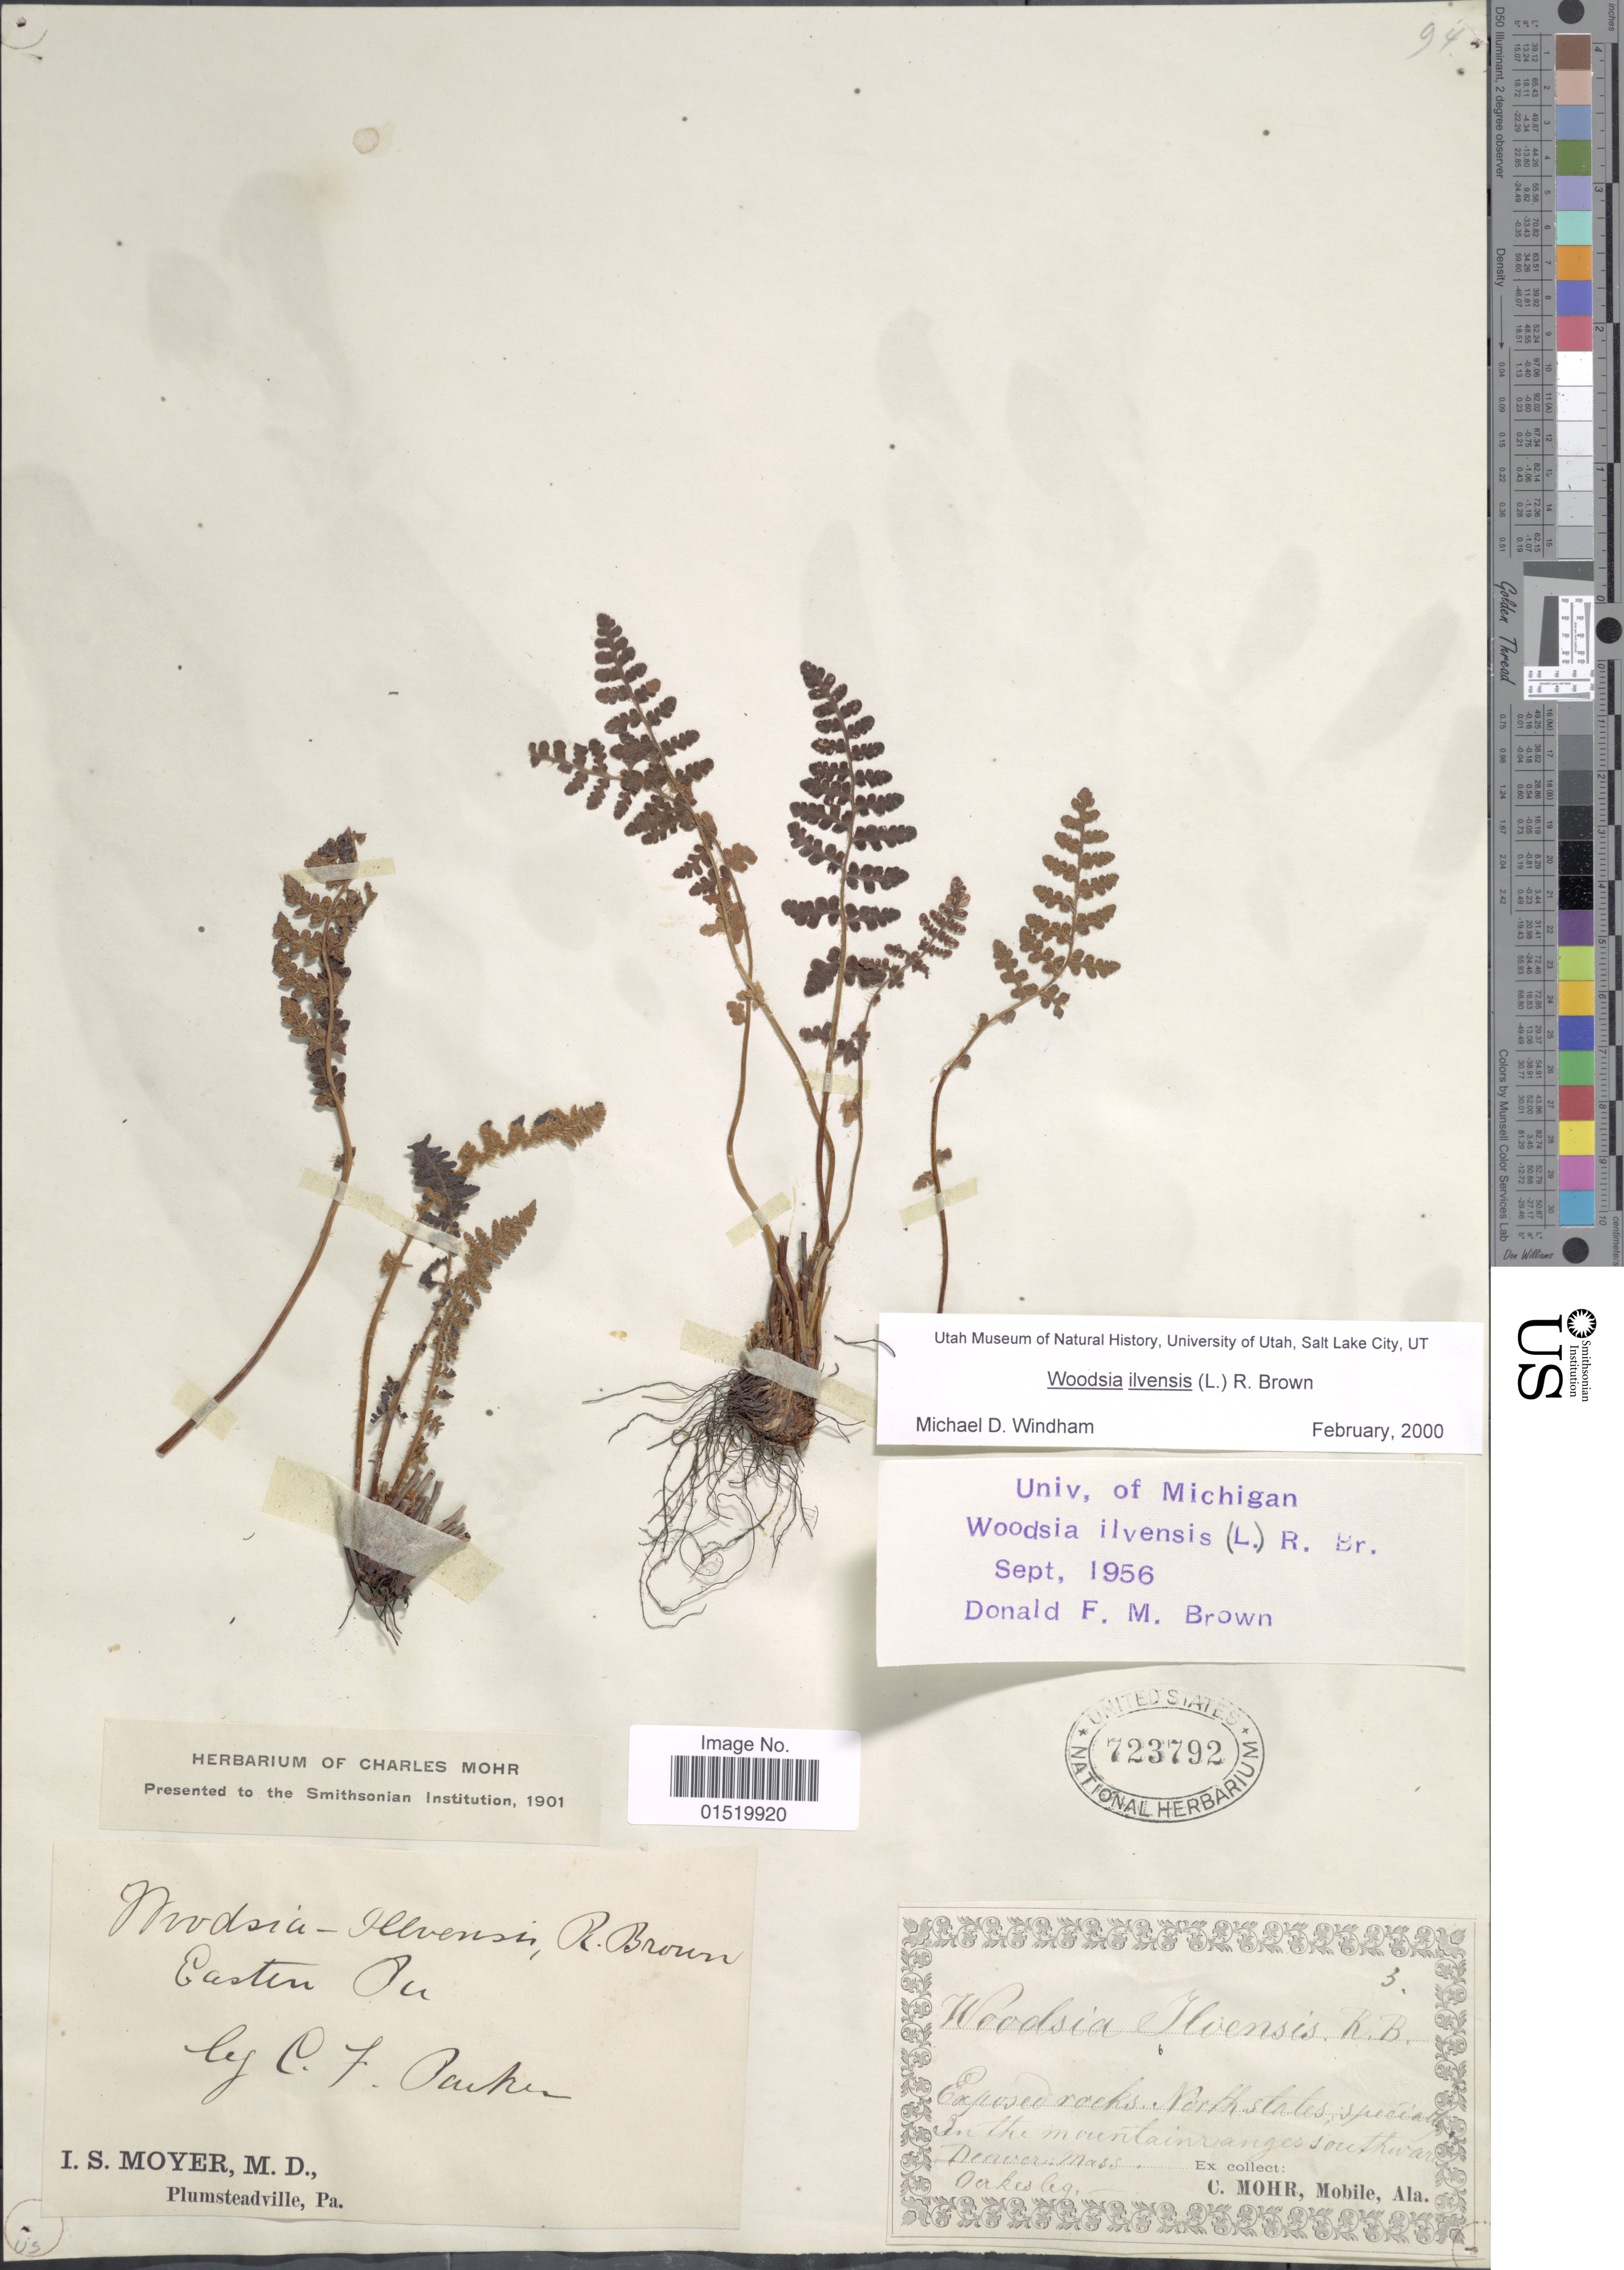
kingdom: Plantae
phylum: Tracheophyta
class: Polypodiopsida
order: Polypodiales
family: Woodsiaceae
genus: Woodsia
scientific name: Woodsia ilvensis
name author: (L.) R. Br.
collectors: -. Oakes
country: United States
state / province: Massachusetts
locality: In the mountain ranges south